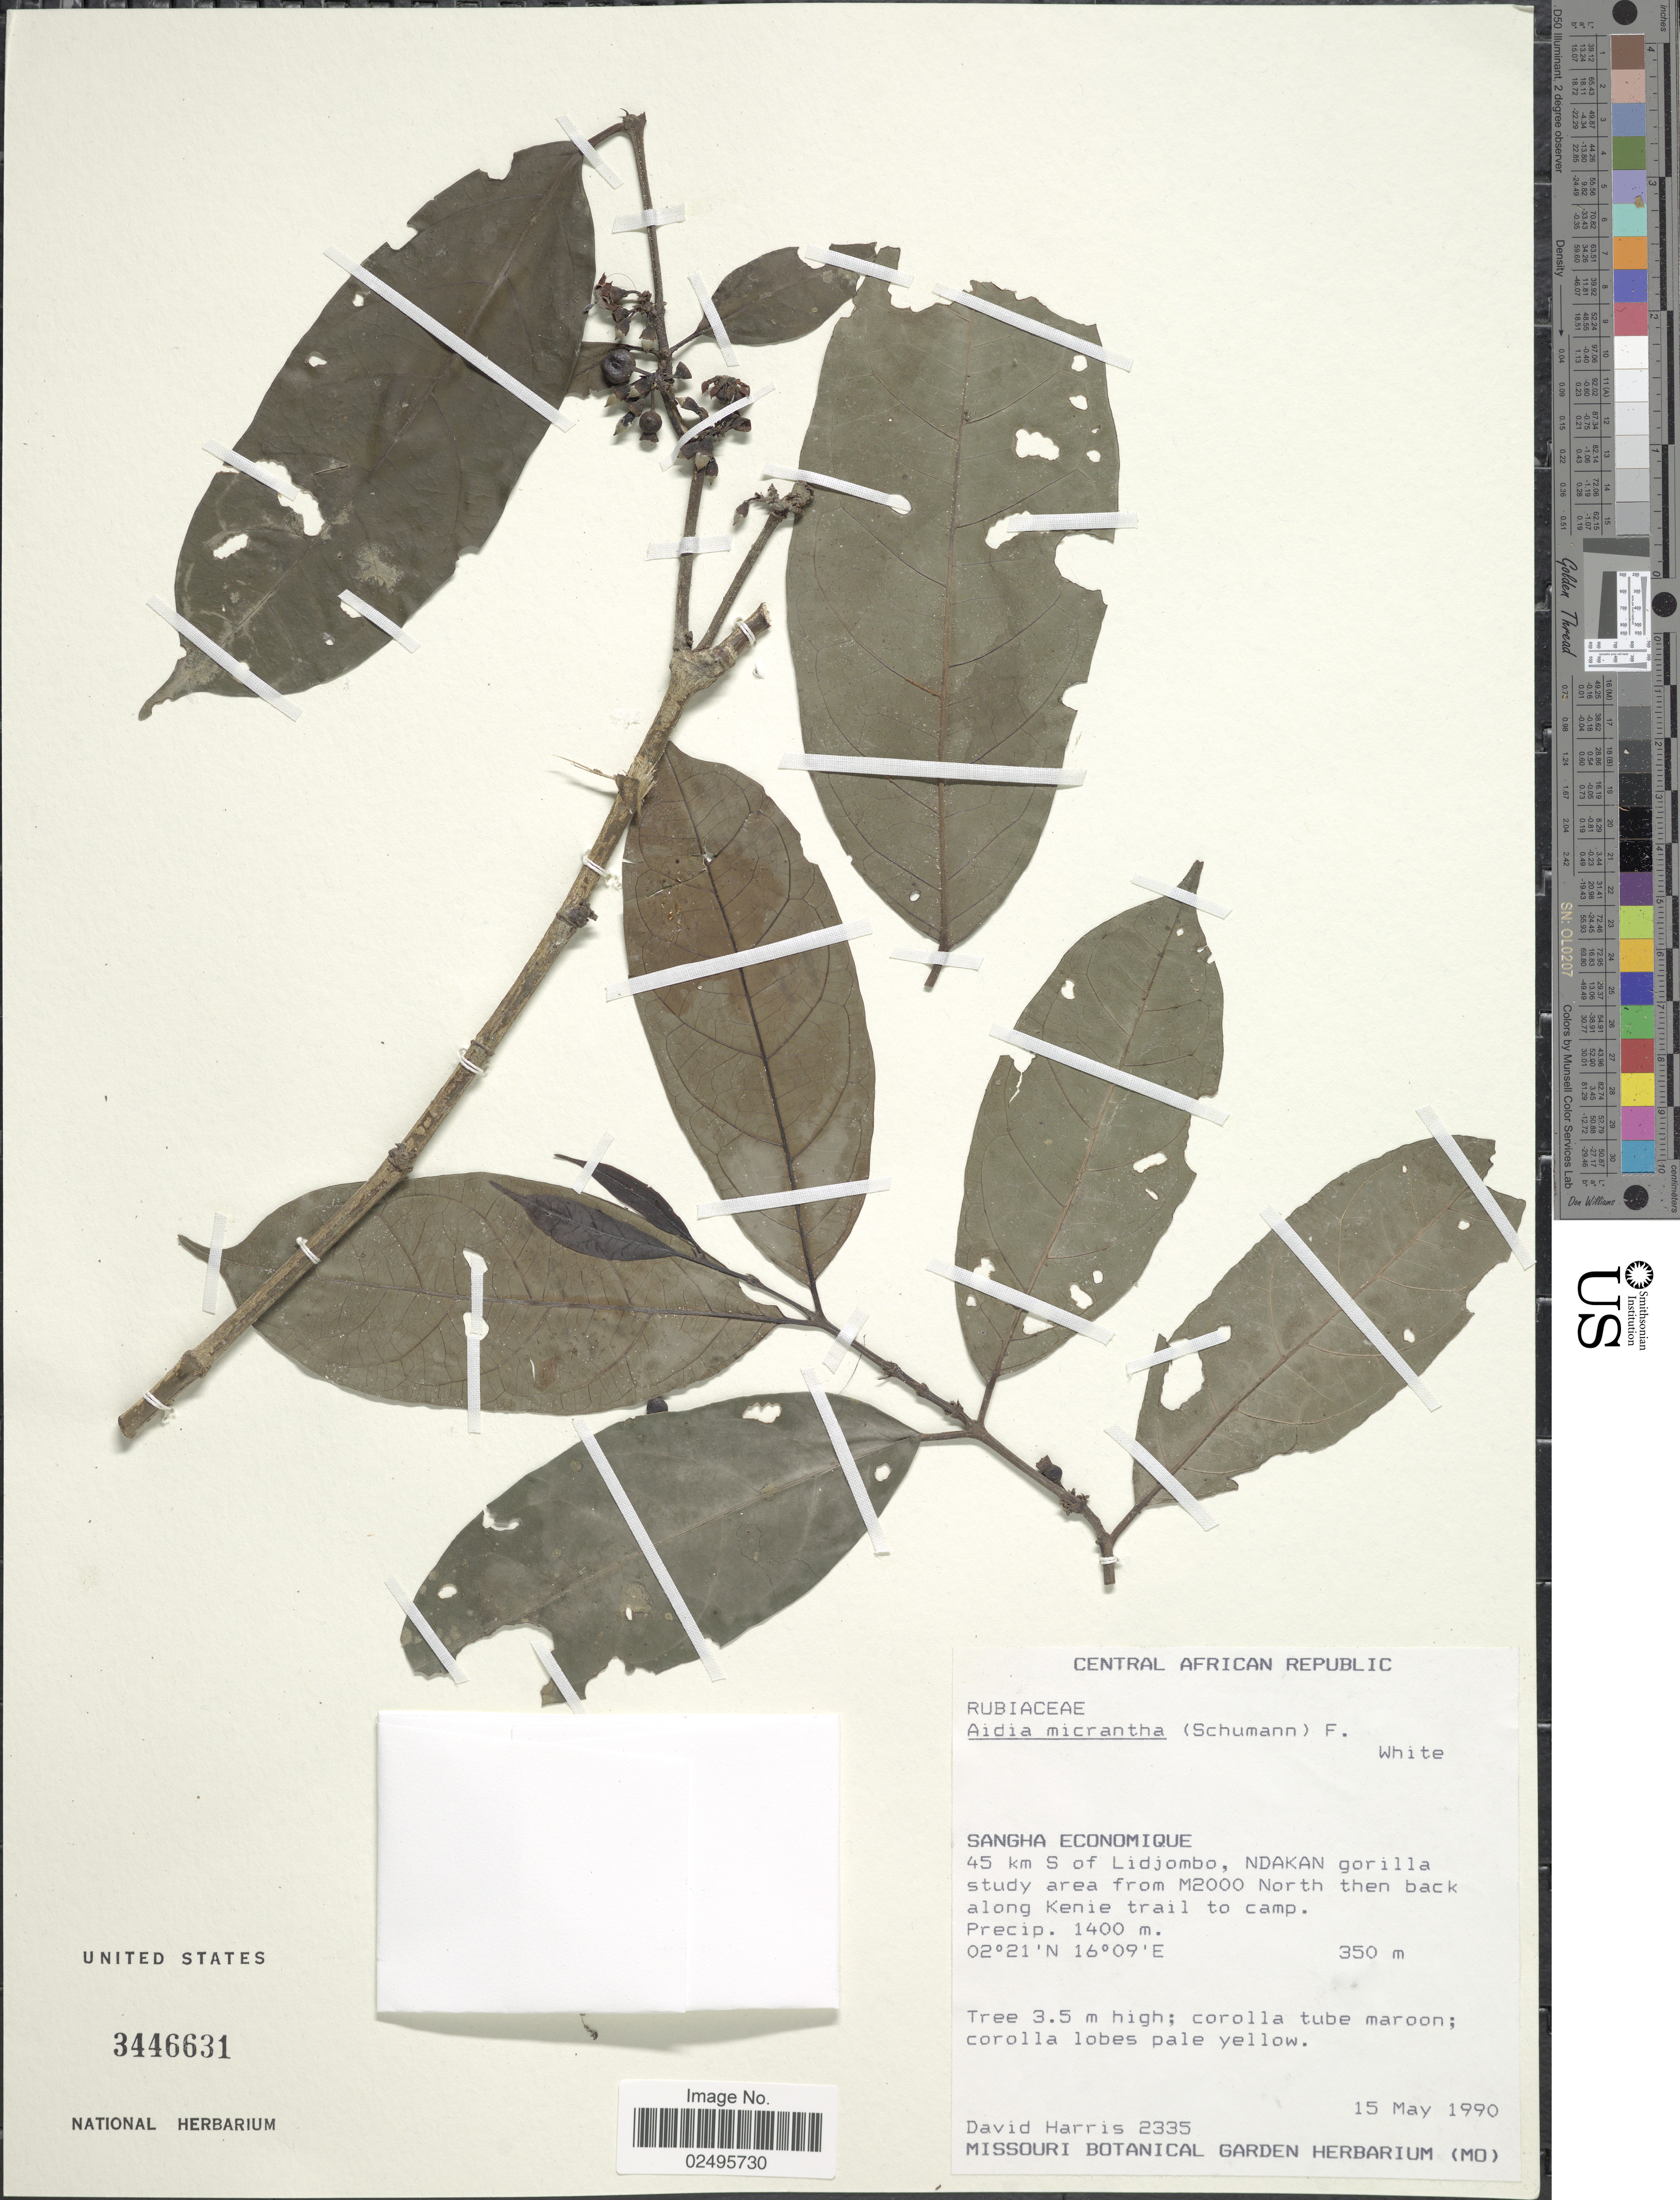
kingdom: Plantae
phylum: Tracheophyta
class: Magnoliopsida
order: Gentianales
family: Rubiaceae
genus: Aidia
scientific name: Aidia micrantha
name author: (K. Schum.) Bullock ex F. White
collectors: D. J. Harris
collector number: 2335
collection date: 1990-05-15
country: Congo, Republic of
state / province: Sangha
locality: Central African. 45 km S of Lidjombo, Ndakan gorilla study area from M2000 North then back along Kenie trail to camp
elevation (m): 350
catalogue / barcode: US 3446631